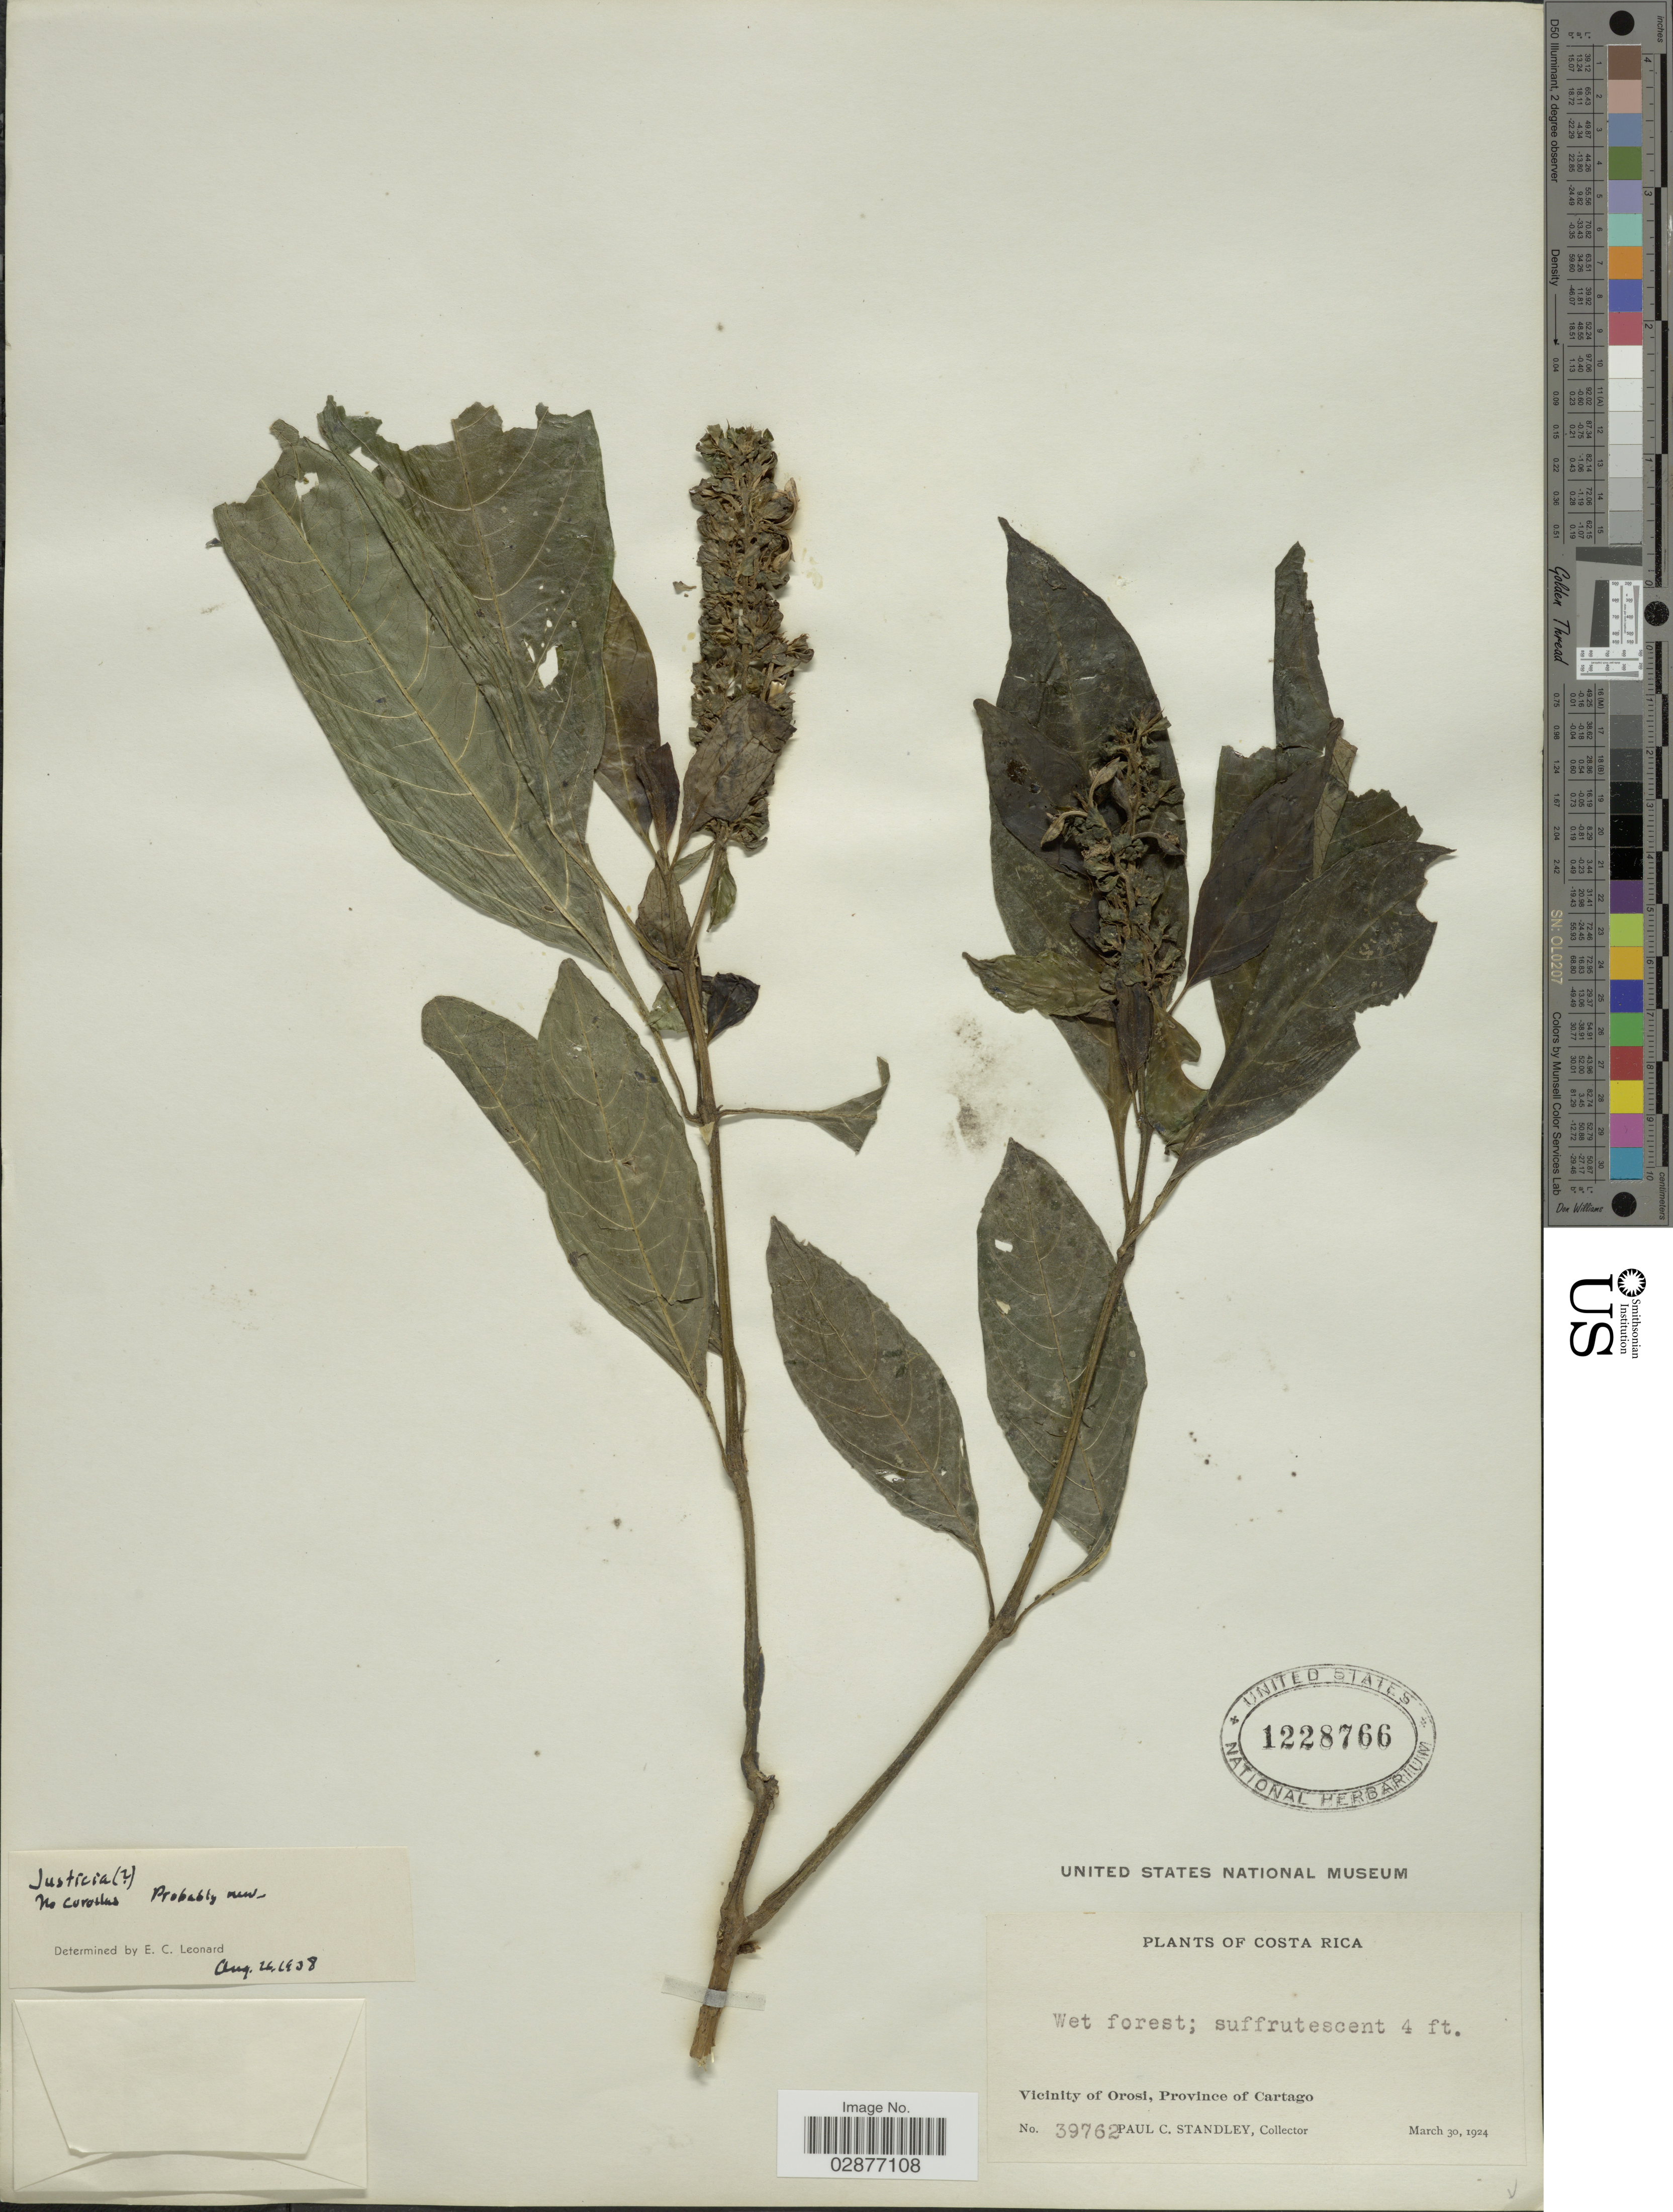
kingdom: Plantae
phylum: Tracheophyta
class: Magnoliopsida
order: Lamiales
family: Acanthaceae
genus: Justicia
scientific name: Justicia sp.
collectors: P. C. Standley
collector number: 39762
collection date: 1924-03-30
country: Costa Rica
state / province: Cartago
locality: Vicinity of Orosi.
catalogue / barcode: US 1228766